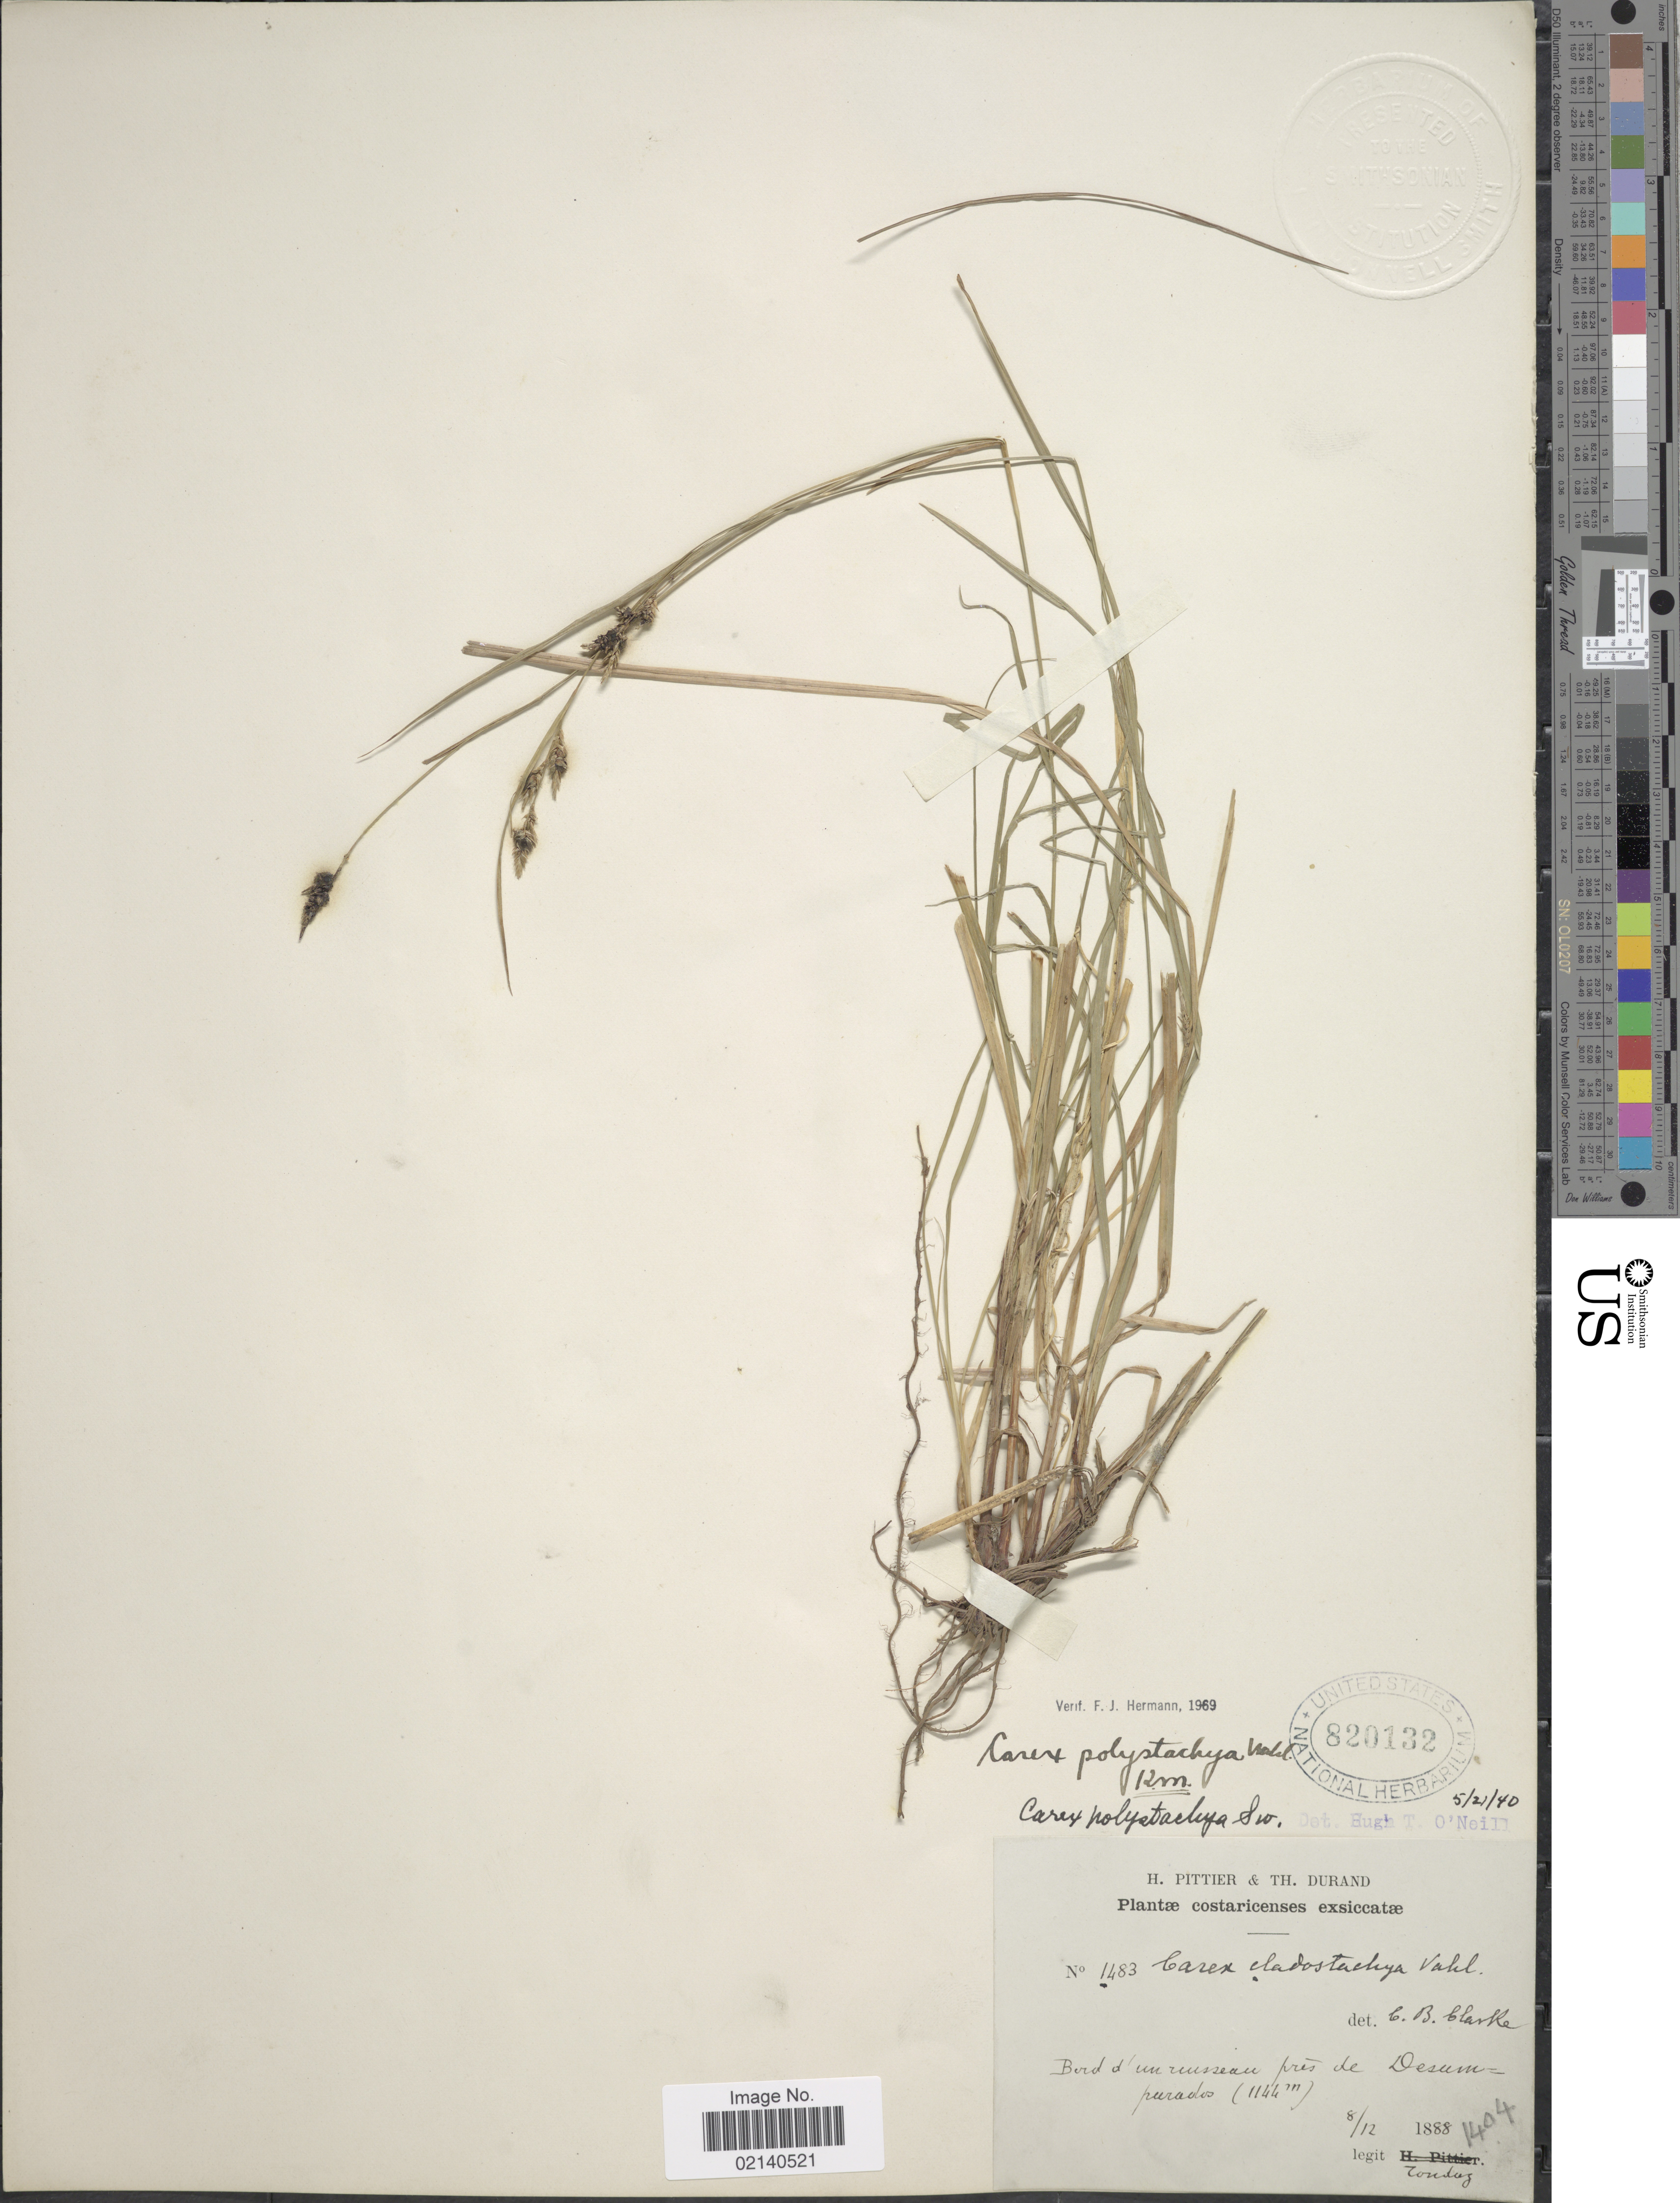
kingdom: Plantae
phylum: Tracheophyta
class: Liliopsida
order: Poales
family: Cyperaceae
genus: Carex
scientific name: Carex polystachya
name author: Sw. ex Wahlenb.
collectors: A. Tonduz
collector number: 1483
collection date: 1888-12-08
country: Costa Rica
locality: Bord d'un ruisseau pres de Desamparados.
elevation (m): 1144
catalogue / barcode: US 820132